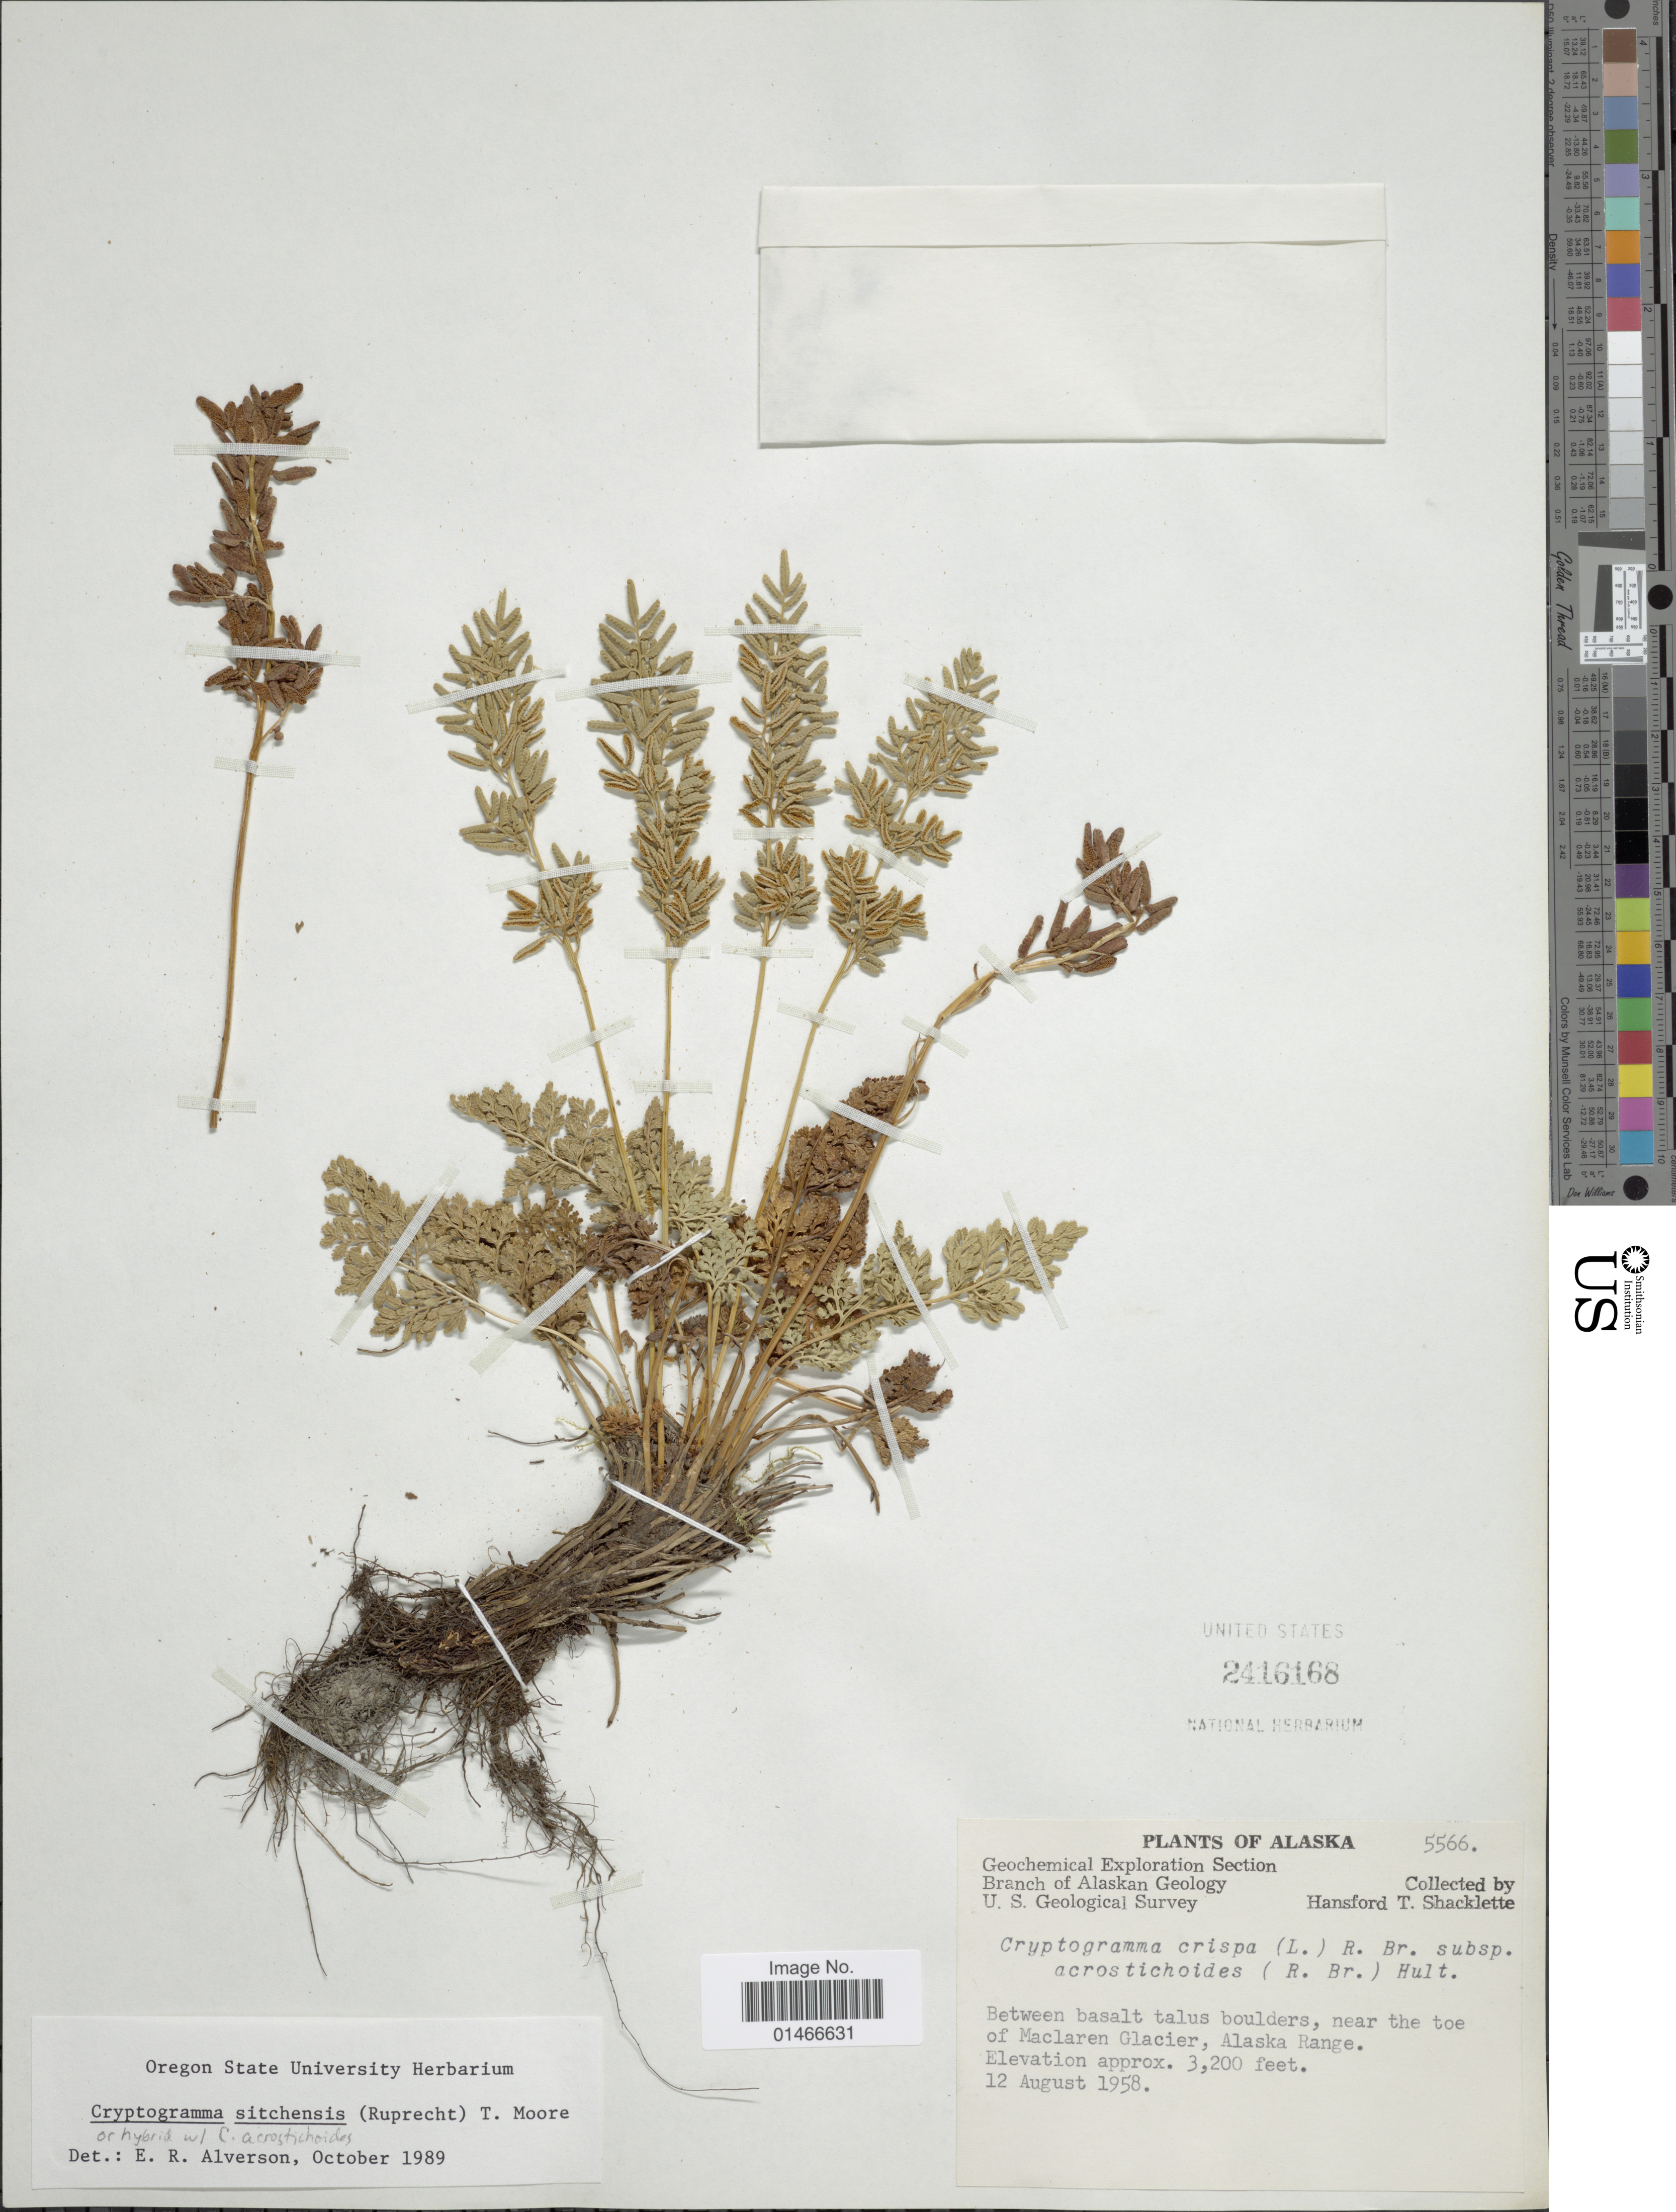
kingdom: Plantae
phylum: Tracheophyta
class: Polypodiopsida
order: Polypodiales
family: Pteridaceae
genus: Cryptogramma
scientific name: Cryptogramma sitchensis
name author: (Rupr.) T. Moore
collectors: H. Shacklette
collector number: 5566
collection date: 1958-08-12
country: United States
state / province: Alaska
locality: Between basalt talus boulders, near the toe of Maclaren Glacier, Alaska Range.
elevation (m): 975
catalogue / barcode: US 2416168